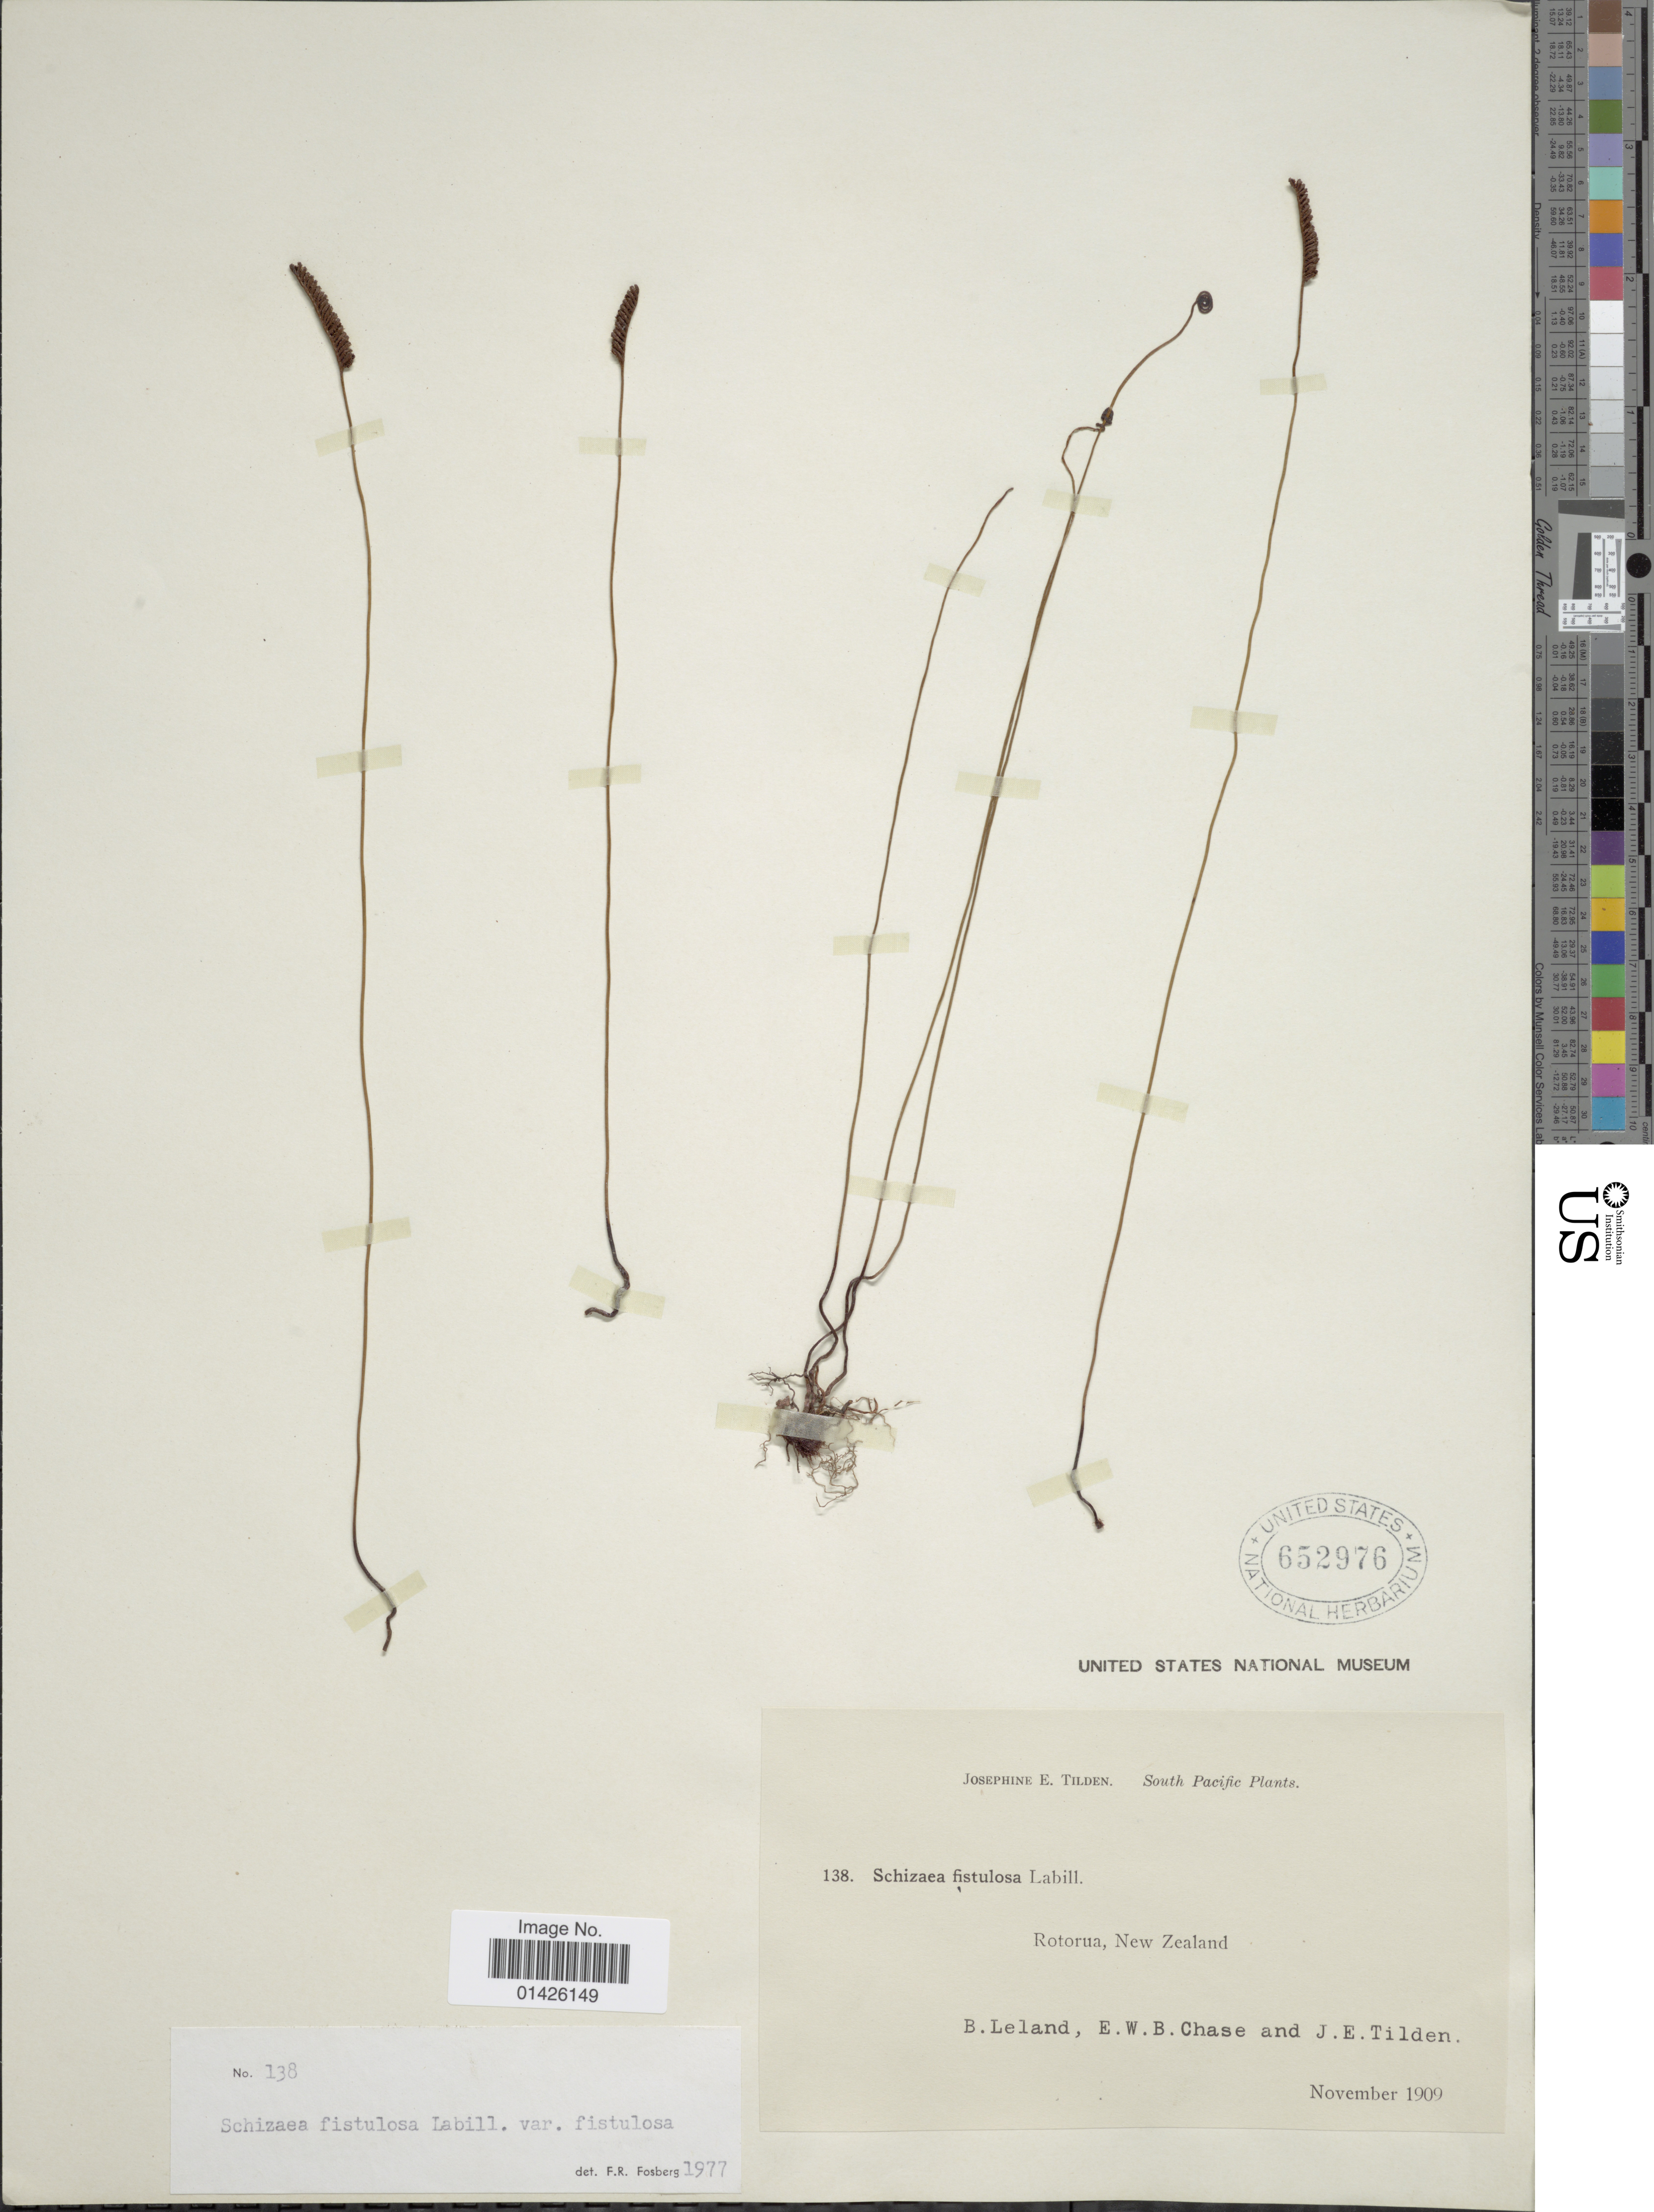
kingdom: Plantae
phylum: Tracheophyta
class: Polypodiopsida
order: Schizaeales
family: Schizaeaceae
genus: Schizaea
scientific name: Schizaea fistulosa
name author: Labill.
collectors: B. Leland, E. W. Chase & J. E. Tilden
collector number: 138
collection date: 1909-11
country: New Zealand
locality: South Pacific , Rotorua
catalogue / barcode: US 652976